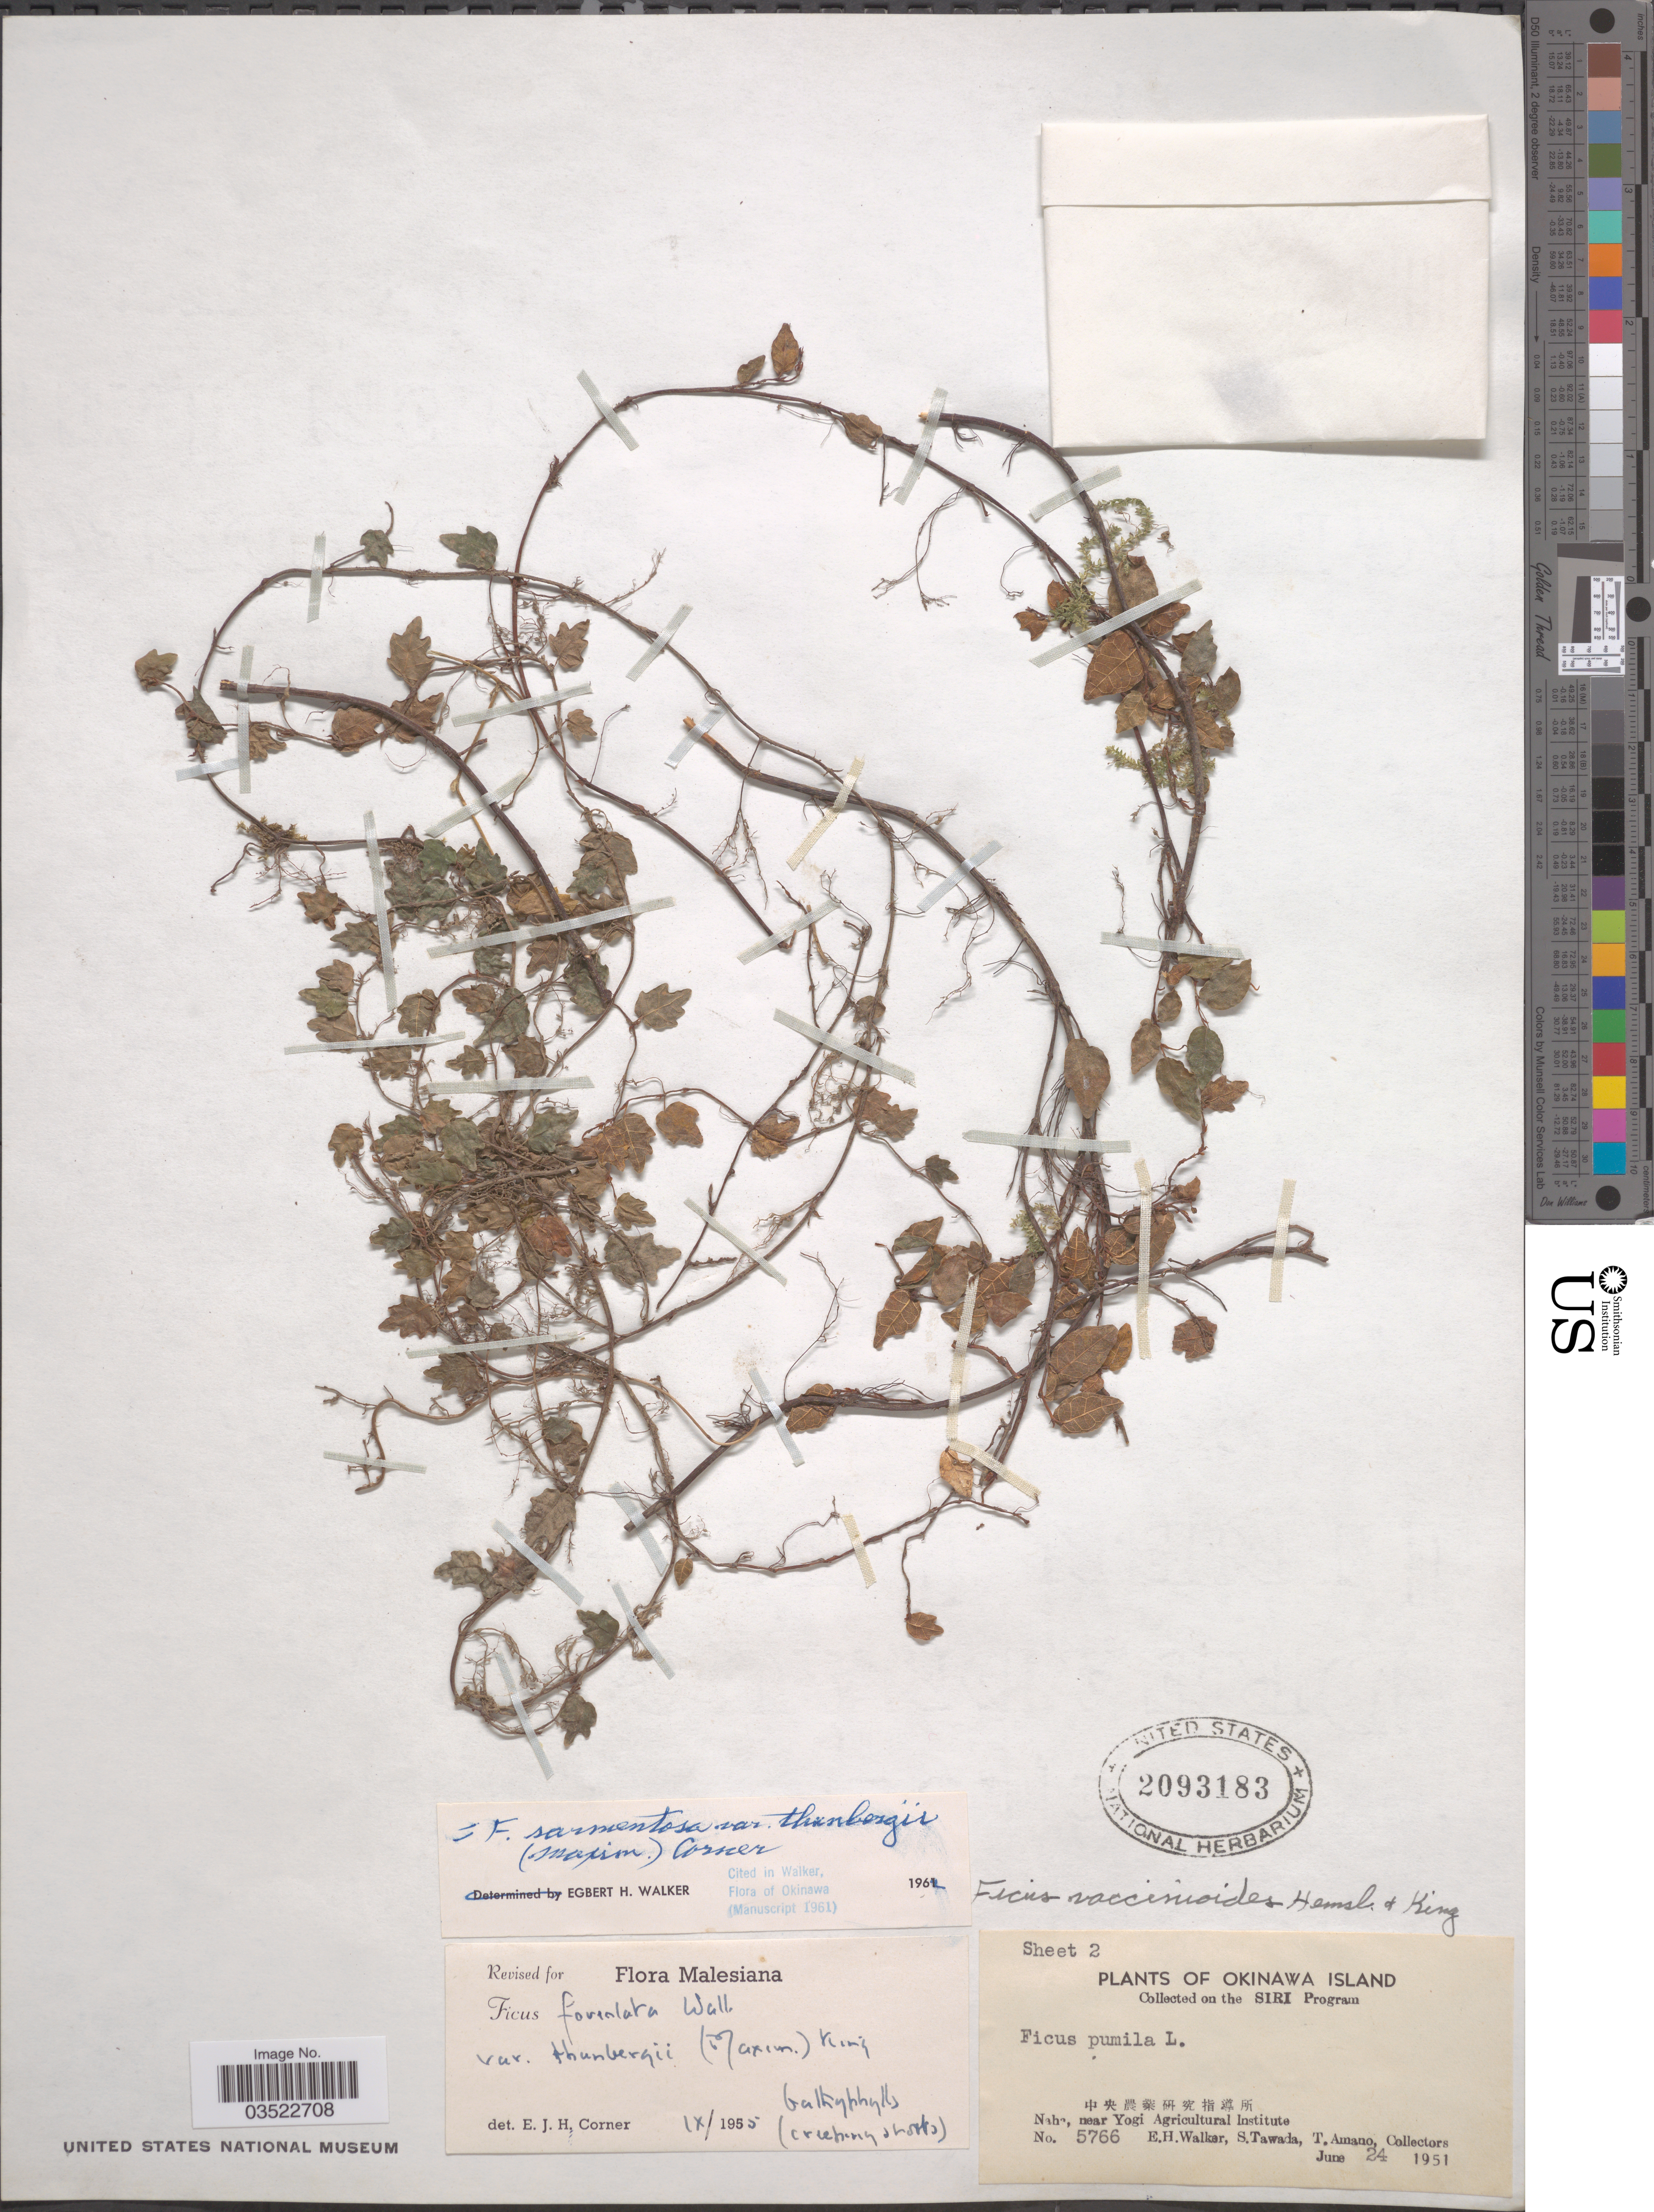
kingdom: Plantae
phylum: Tracheophyta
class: Magnoliopsida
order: Rosales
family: Moraceae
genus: Ficus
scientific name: Ficus sarmentosa var. thunbergii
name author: (Maxim.) Corner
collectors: E. H. Walker, S. Tawada & T. Amano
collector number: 5766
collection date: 1951-06-24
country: Japan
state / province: Okinawa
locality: Okinawa Island. X. Naha, near Yogi Agricultural Institute.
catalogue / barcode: US 2093183